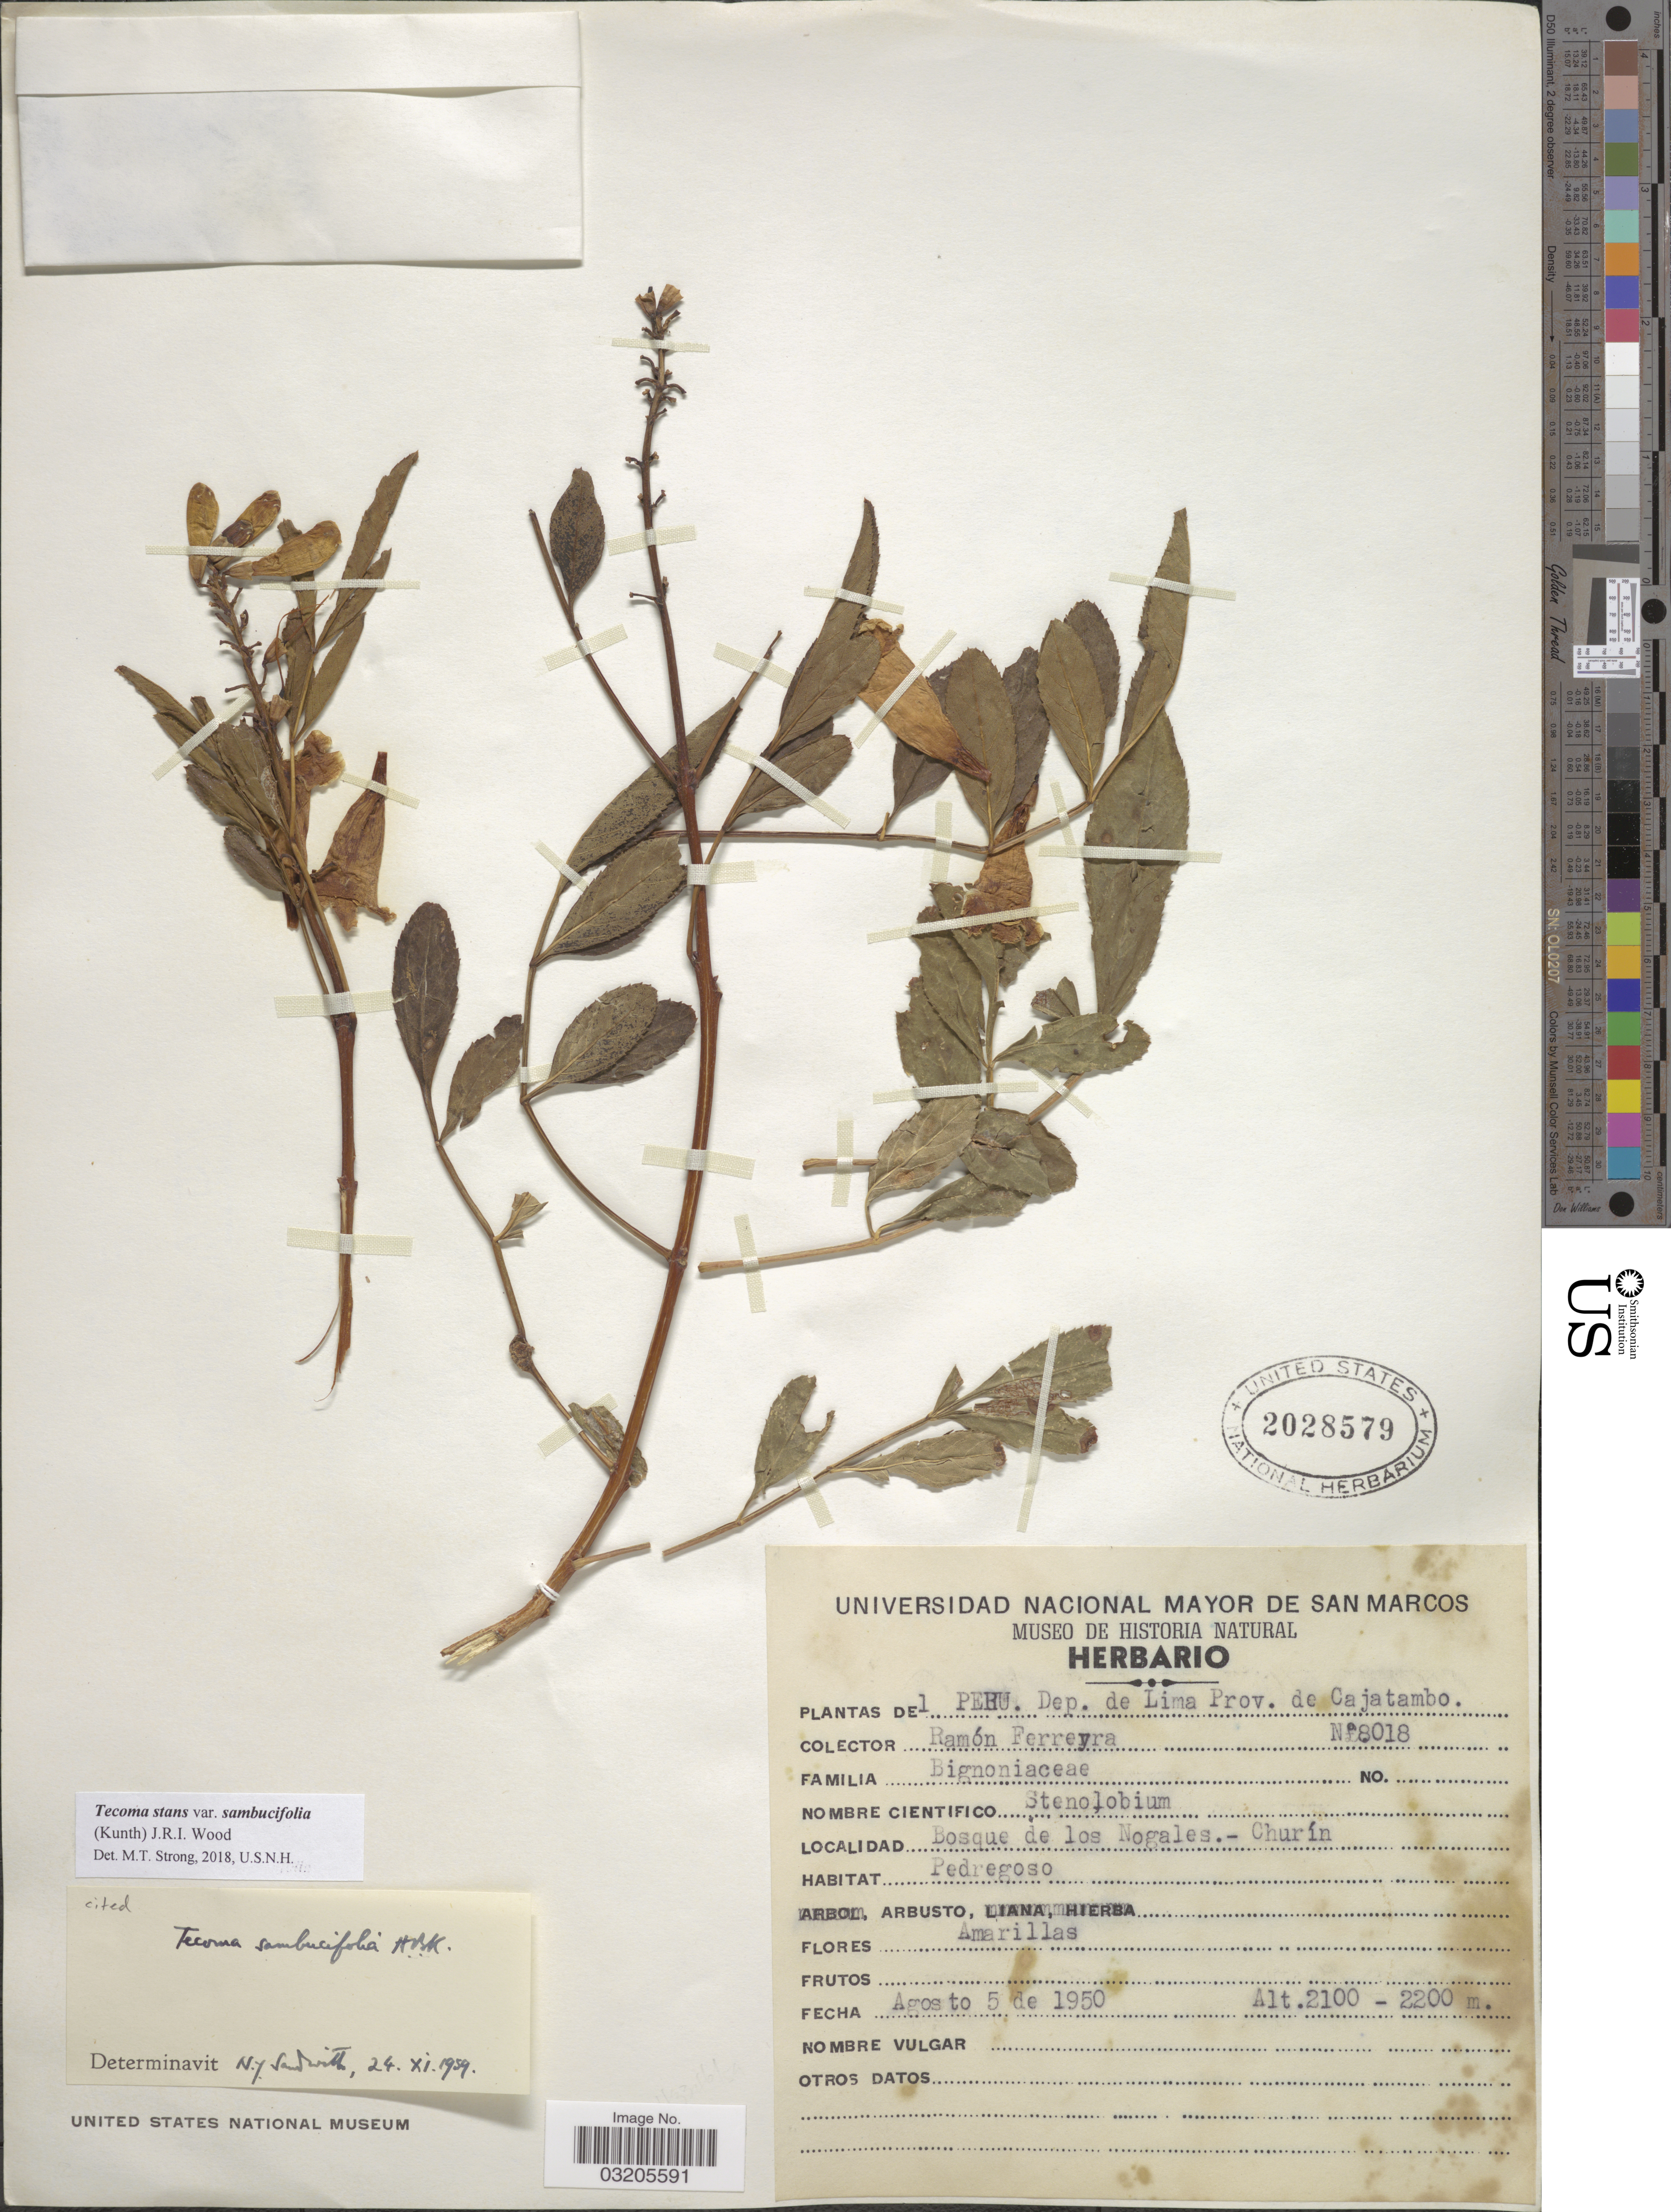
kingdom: Plantae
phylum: Tracheophyta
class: Magnoliopsida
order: Lamiales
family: Bignoniaceae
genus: Tecoma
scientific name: Tecoma stans var. sambucifolia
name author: (Kunth) J.R.I. Wood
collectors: R. A. Ferreyra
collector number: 8018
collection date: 1950-08-05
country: Peru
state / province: Lima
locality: Dep. de Lima Prov. Cajatambo. Bosque de los Nogales.- Churín.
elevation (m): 2100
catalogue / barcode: US 2028579